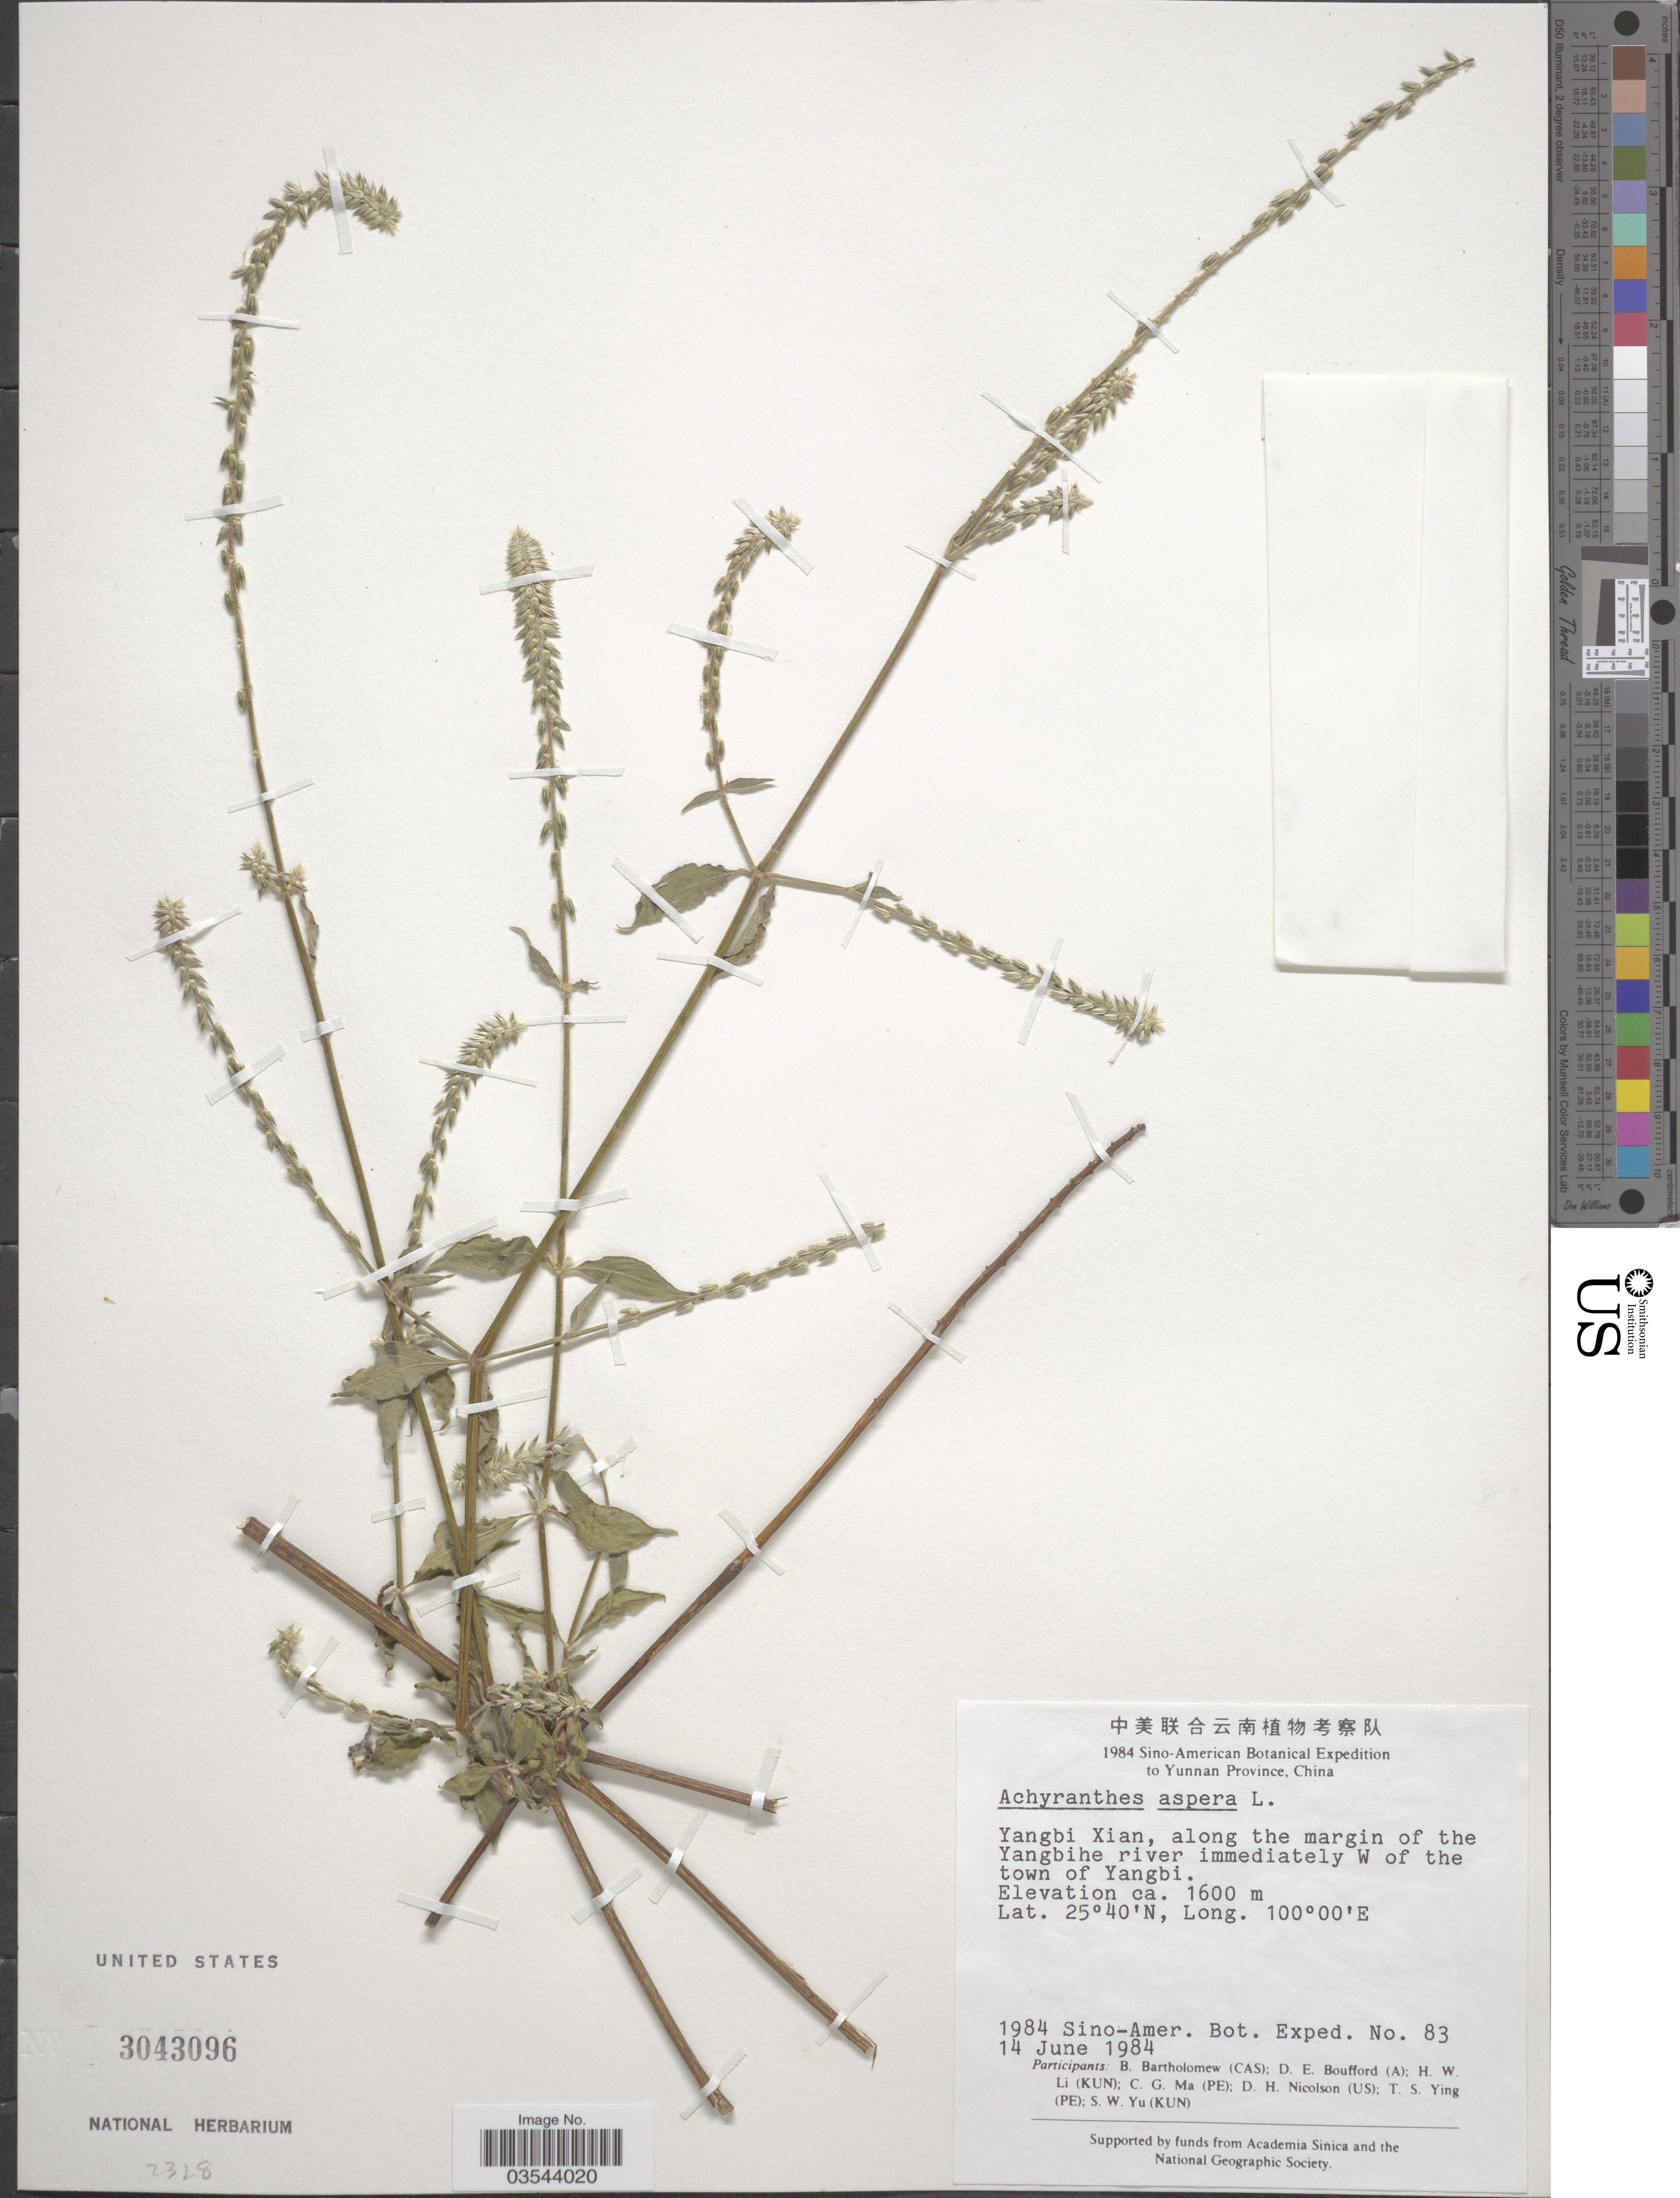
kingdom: Plantae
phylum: Tracheophyta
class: Magnoliopsida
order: Caryophyllales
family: Amaranthaceae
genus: Achyranthes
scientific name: Achyranthes aspera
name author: L.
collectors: Sino-Amer. Bot. Exped. 1984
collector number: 83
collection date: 1984-09-14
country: China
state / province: Yunnan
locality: Yangbi Xian, along the margin of the Yangbine river immediately W of the town of Yangbi.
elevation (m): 1600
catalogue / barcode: US 3043096